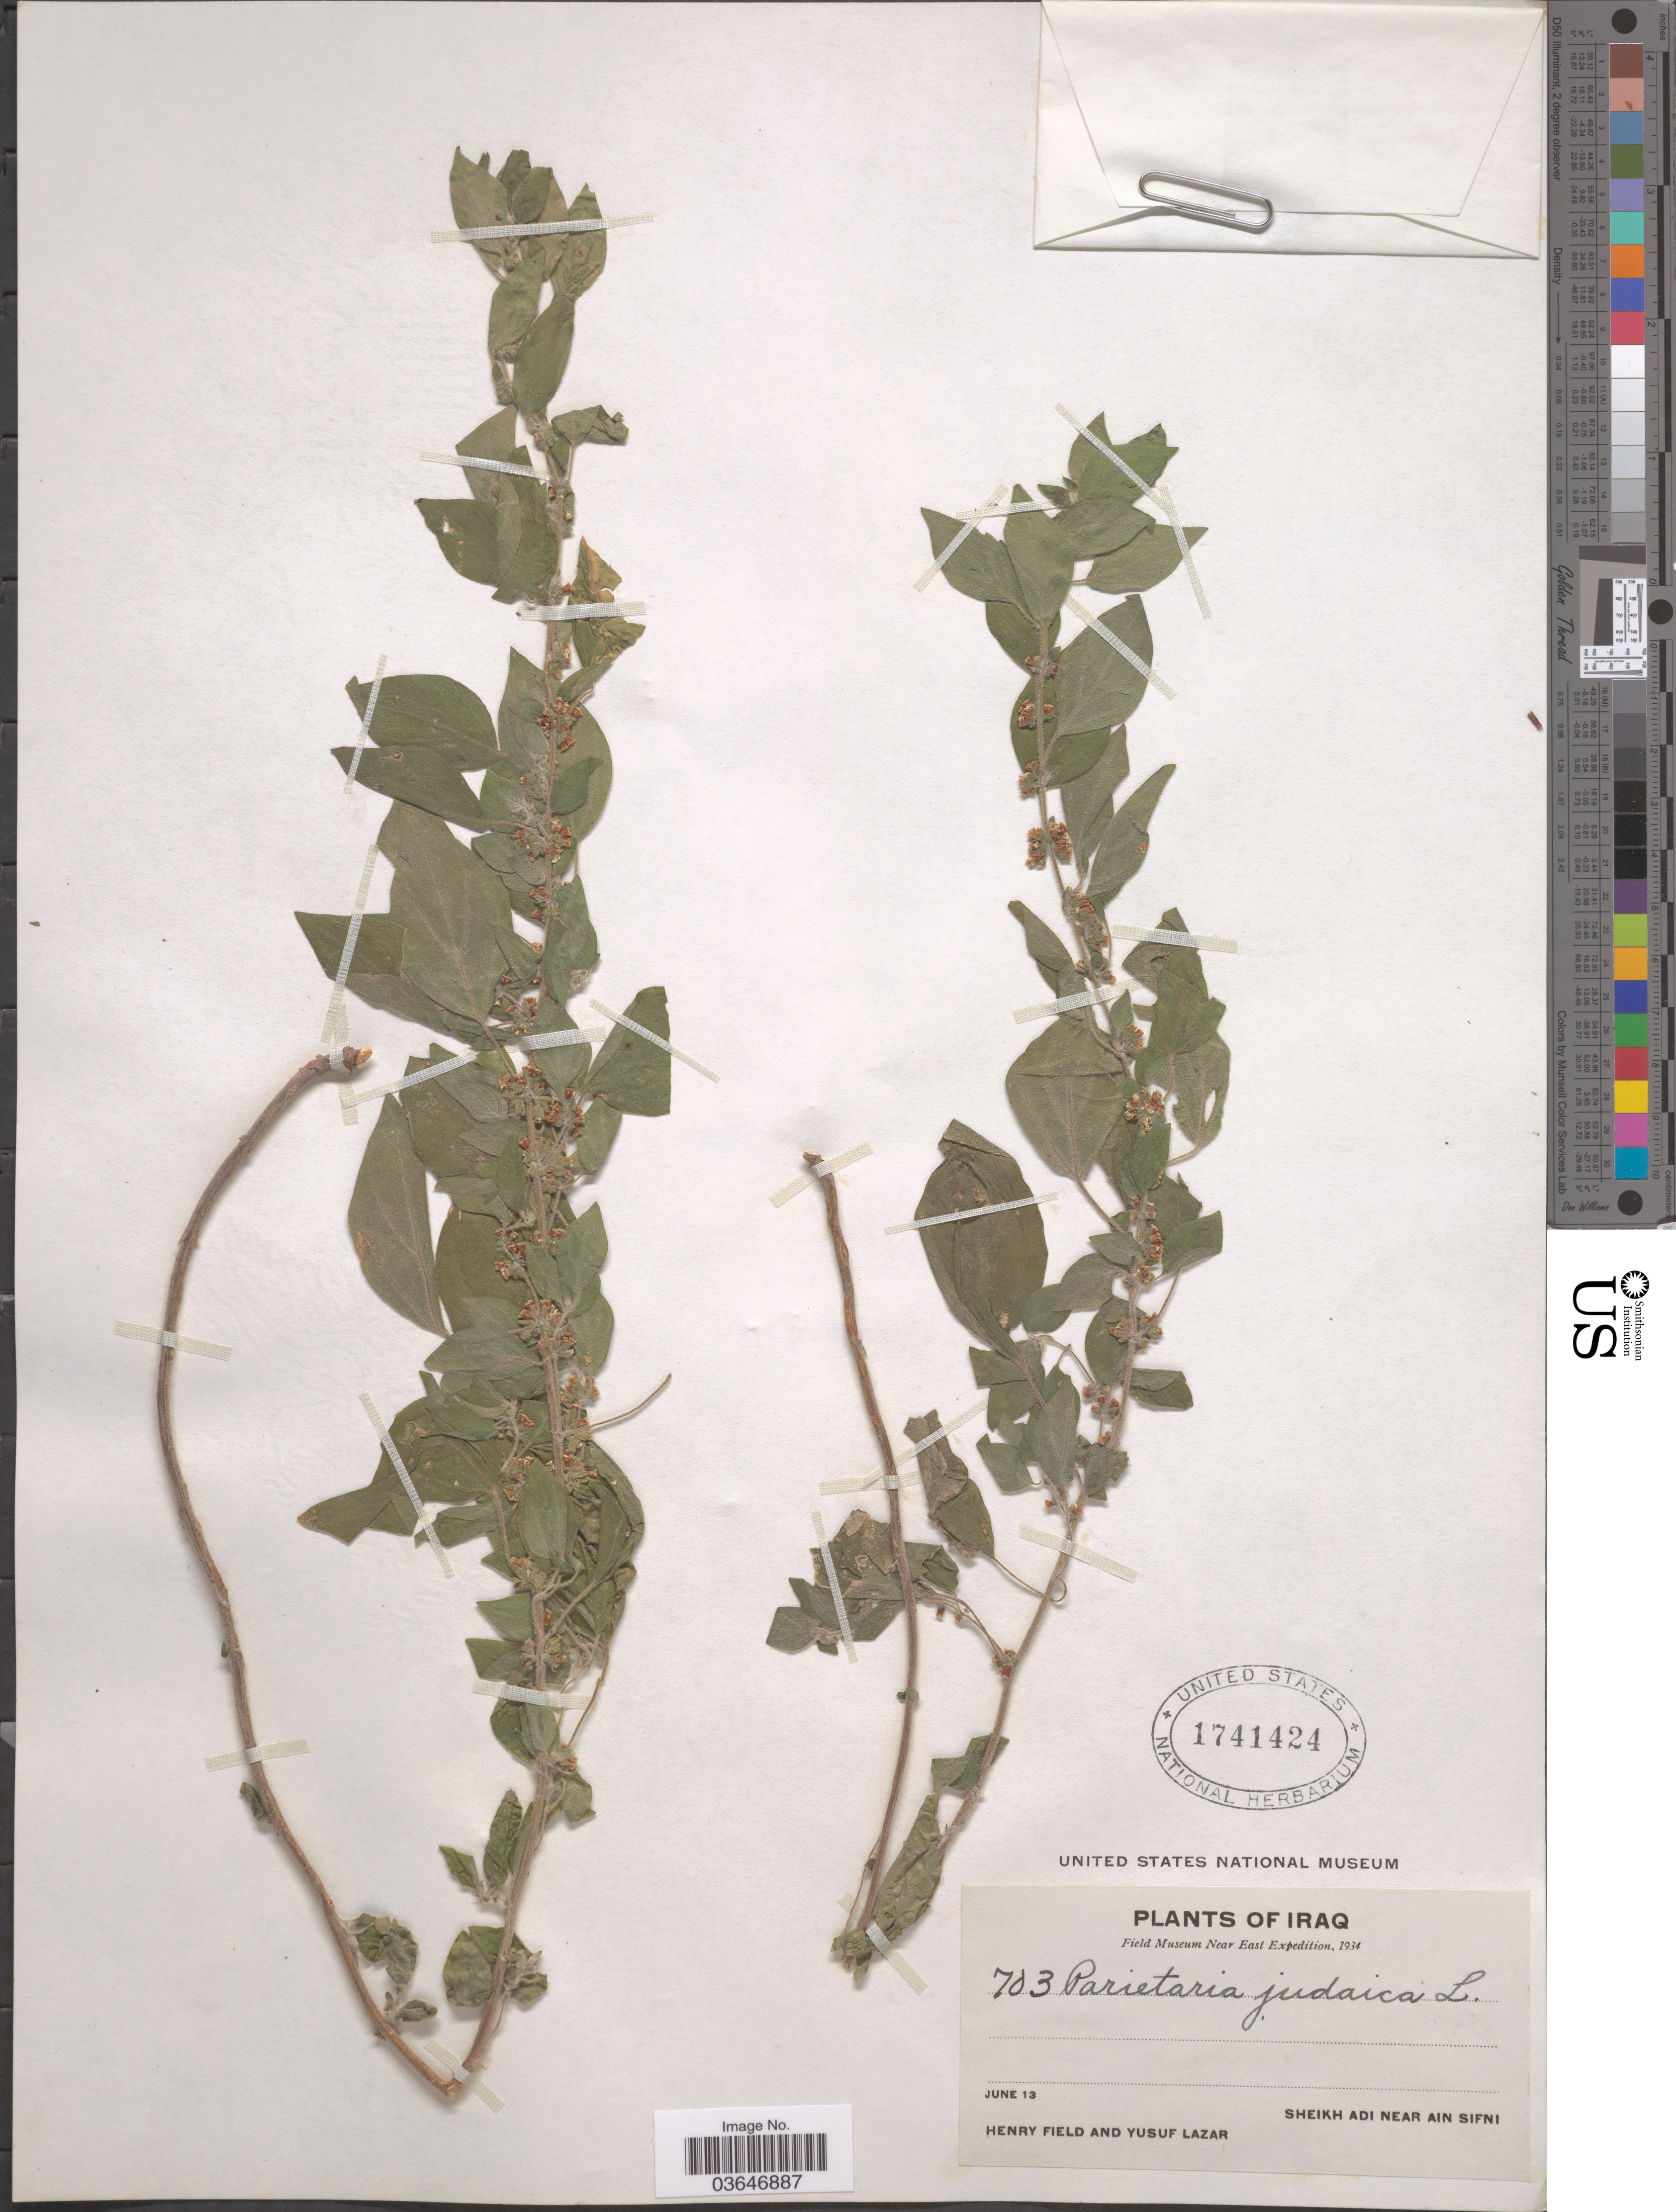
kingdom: Plantae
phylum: Tracheophyta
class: Magnoliopsida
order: Rosales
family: Urticaceae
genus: Parietaria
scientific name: Parietaria judaica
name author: L.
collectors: H. Field & Y. Lazar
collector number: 703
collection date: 1934-06-13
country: Iraq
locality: Sheikh Adi near Ain Sifni.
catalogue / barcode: US 1741424